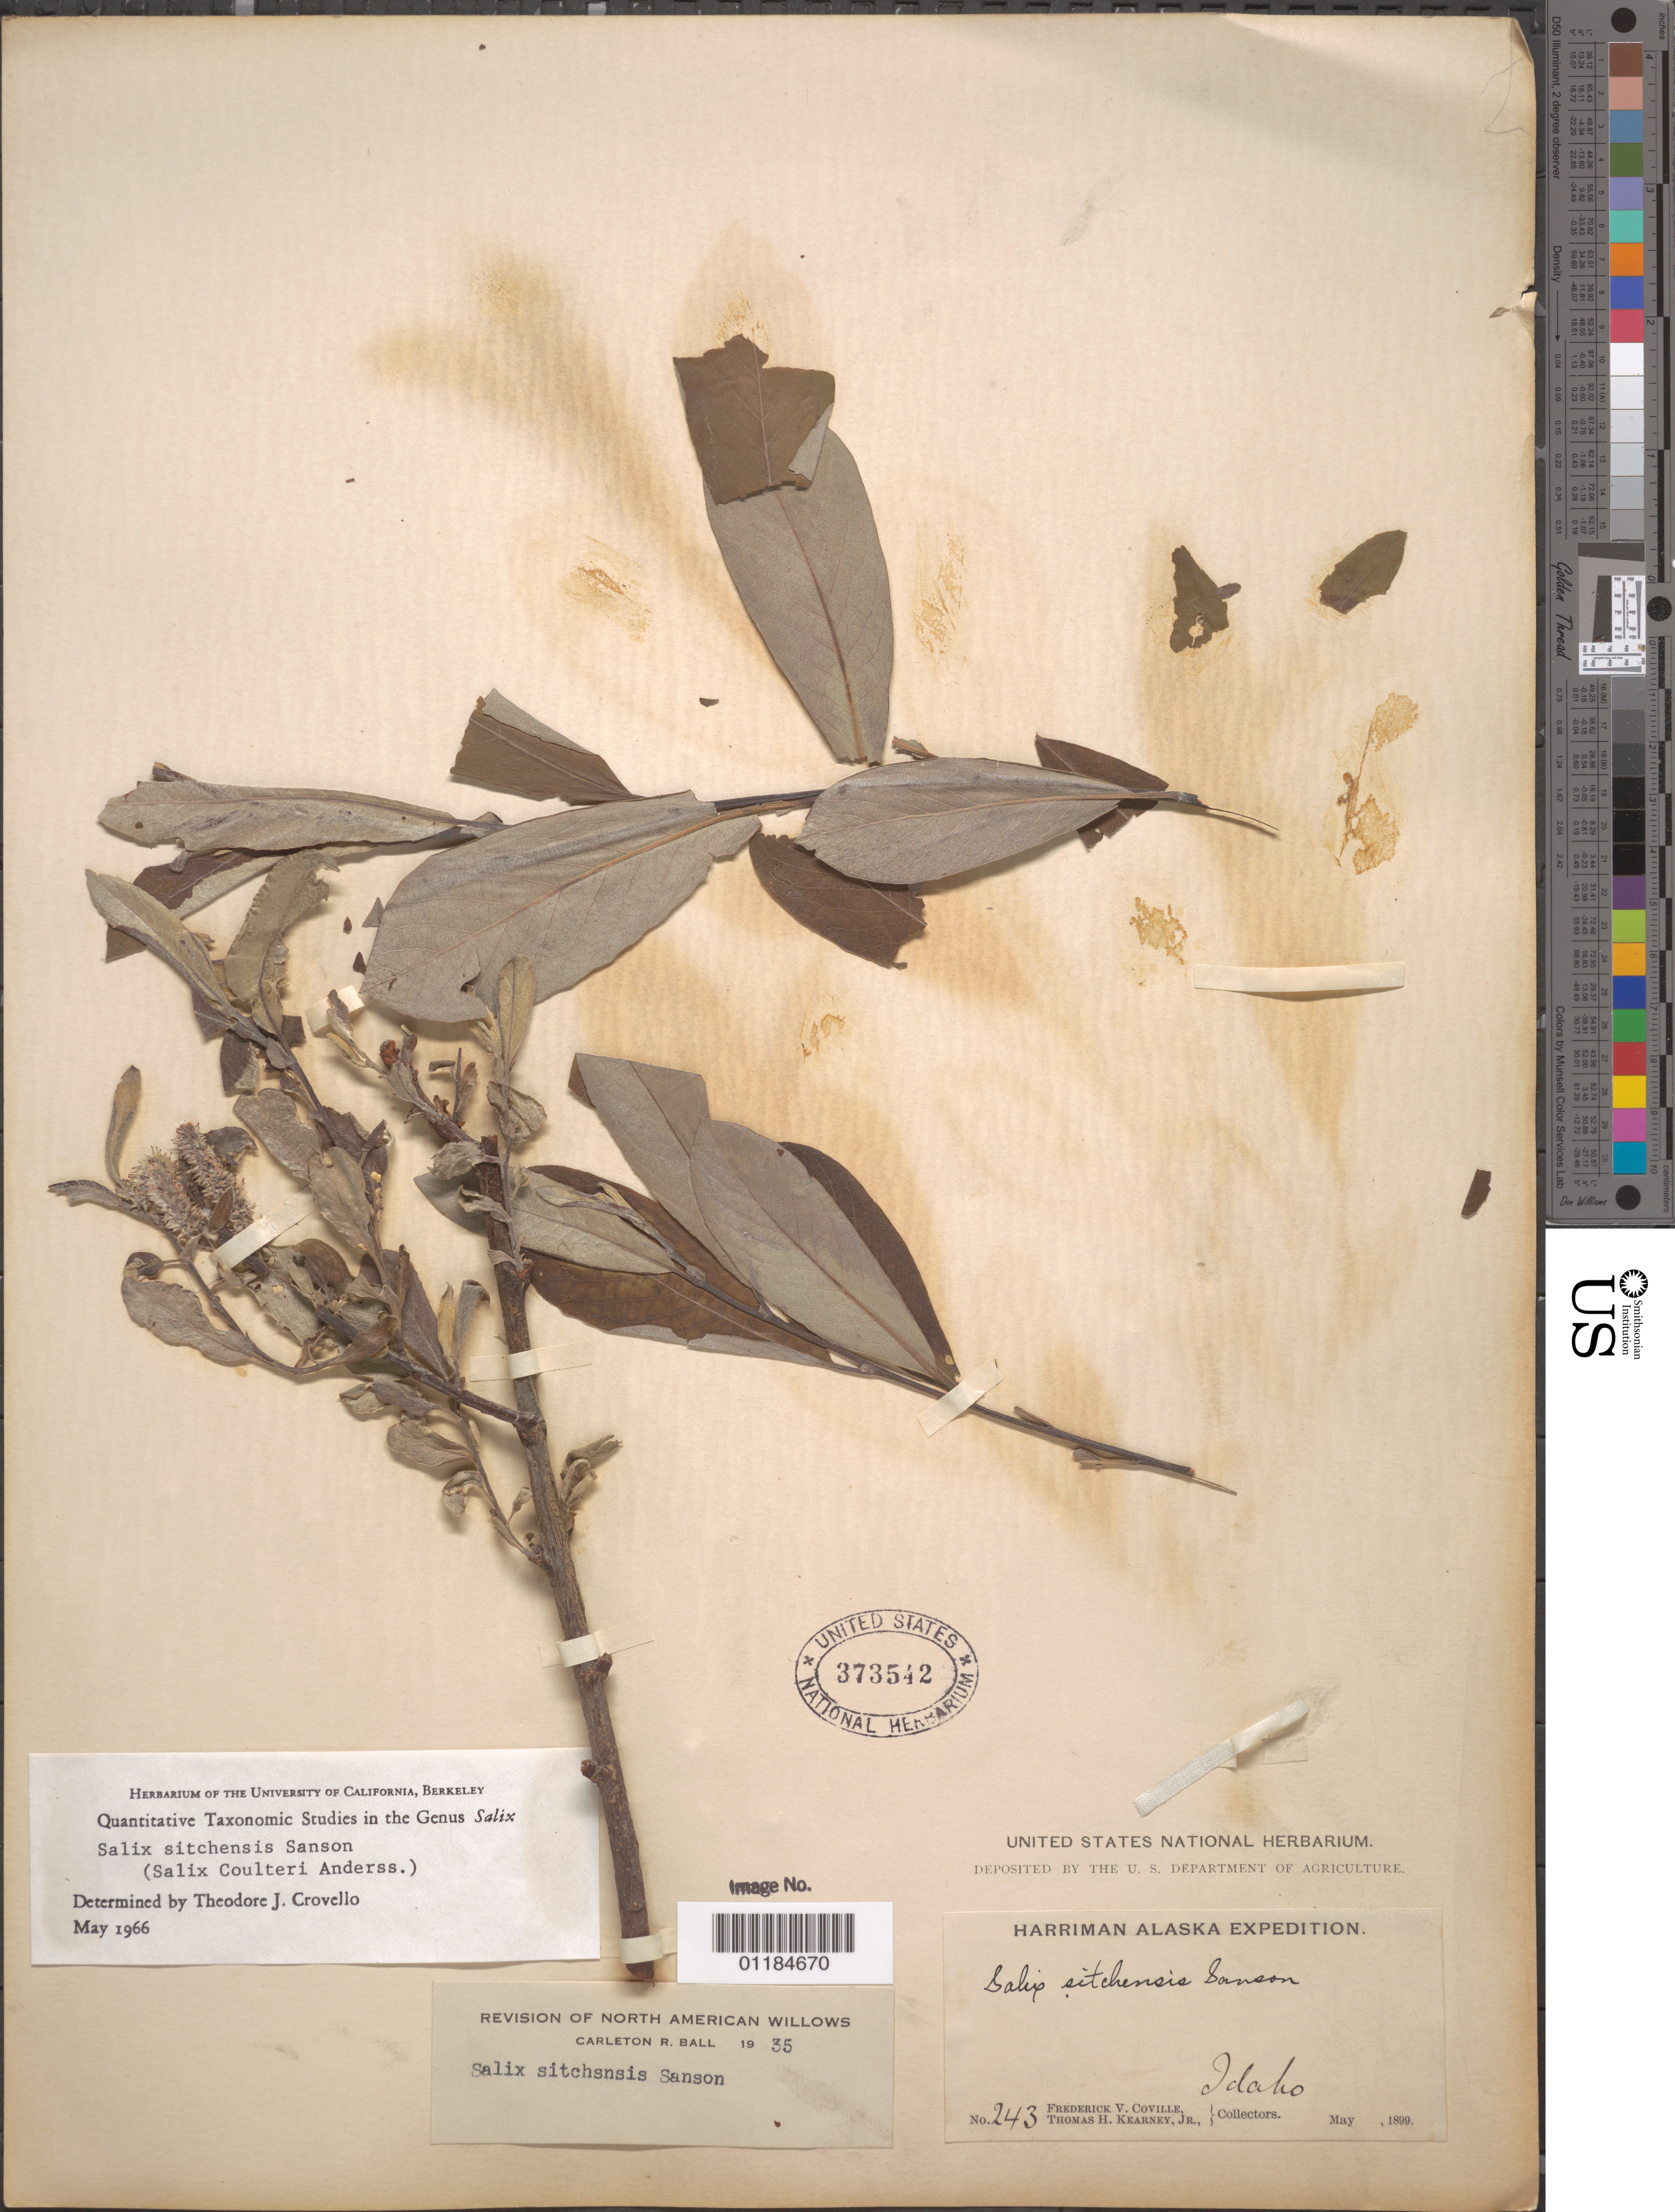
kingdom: Plantae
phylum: Tracheophyta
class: Magnoliopsida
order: Malpighiales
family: Salicaceae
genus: Salix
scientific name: Salix sitchensis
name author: Sanson ex Bong.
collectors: F. V. Coville & T. H. Kearney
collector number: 243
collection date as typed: May 1899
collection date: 1899-05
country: United States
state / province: Idaho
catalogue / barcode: US 373542